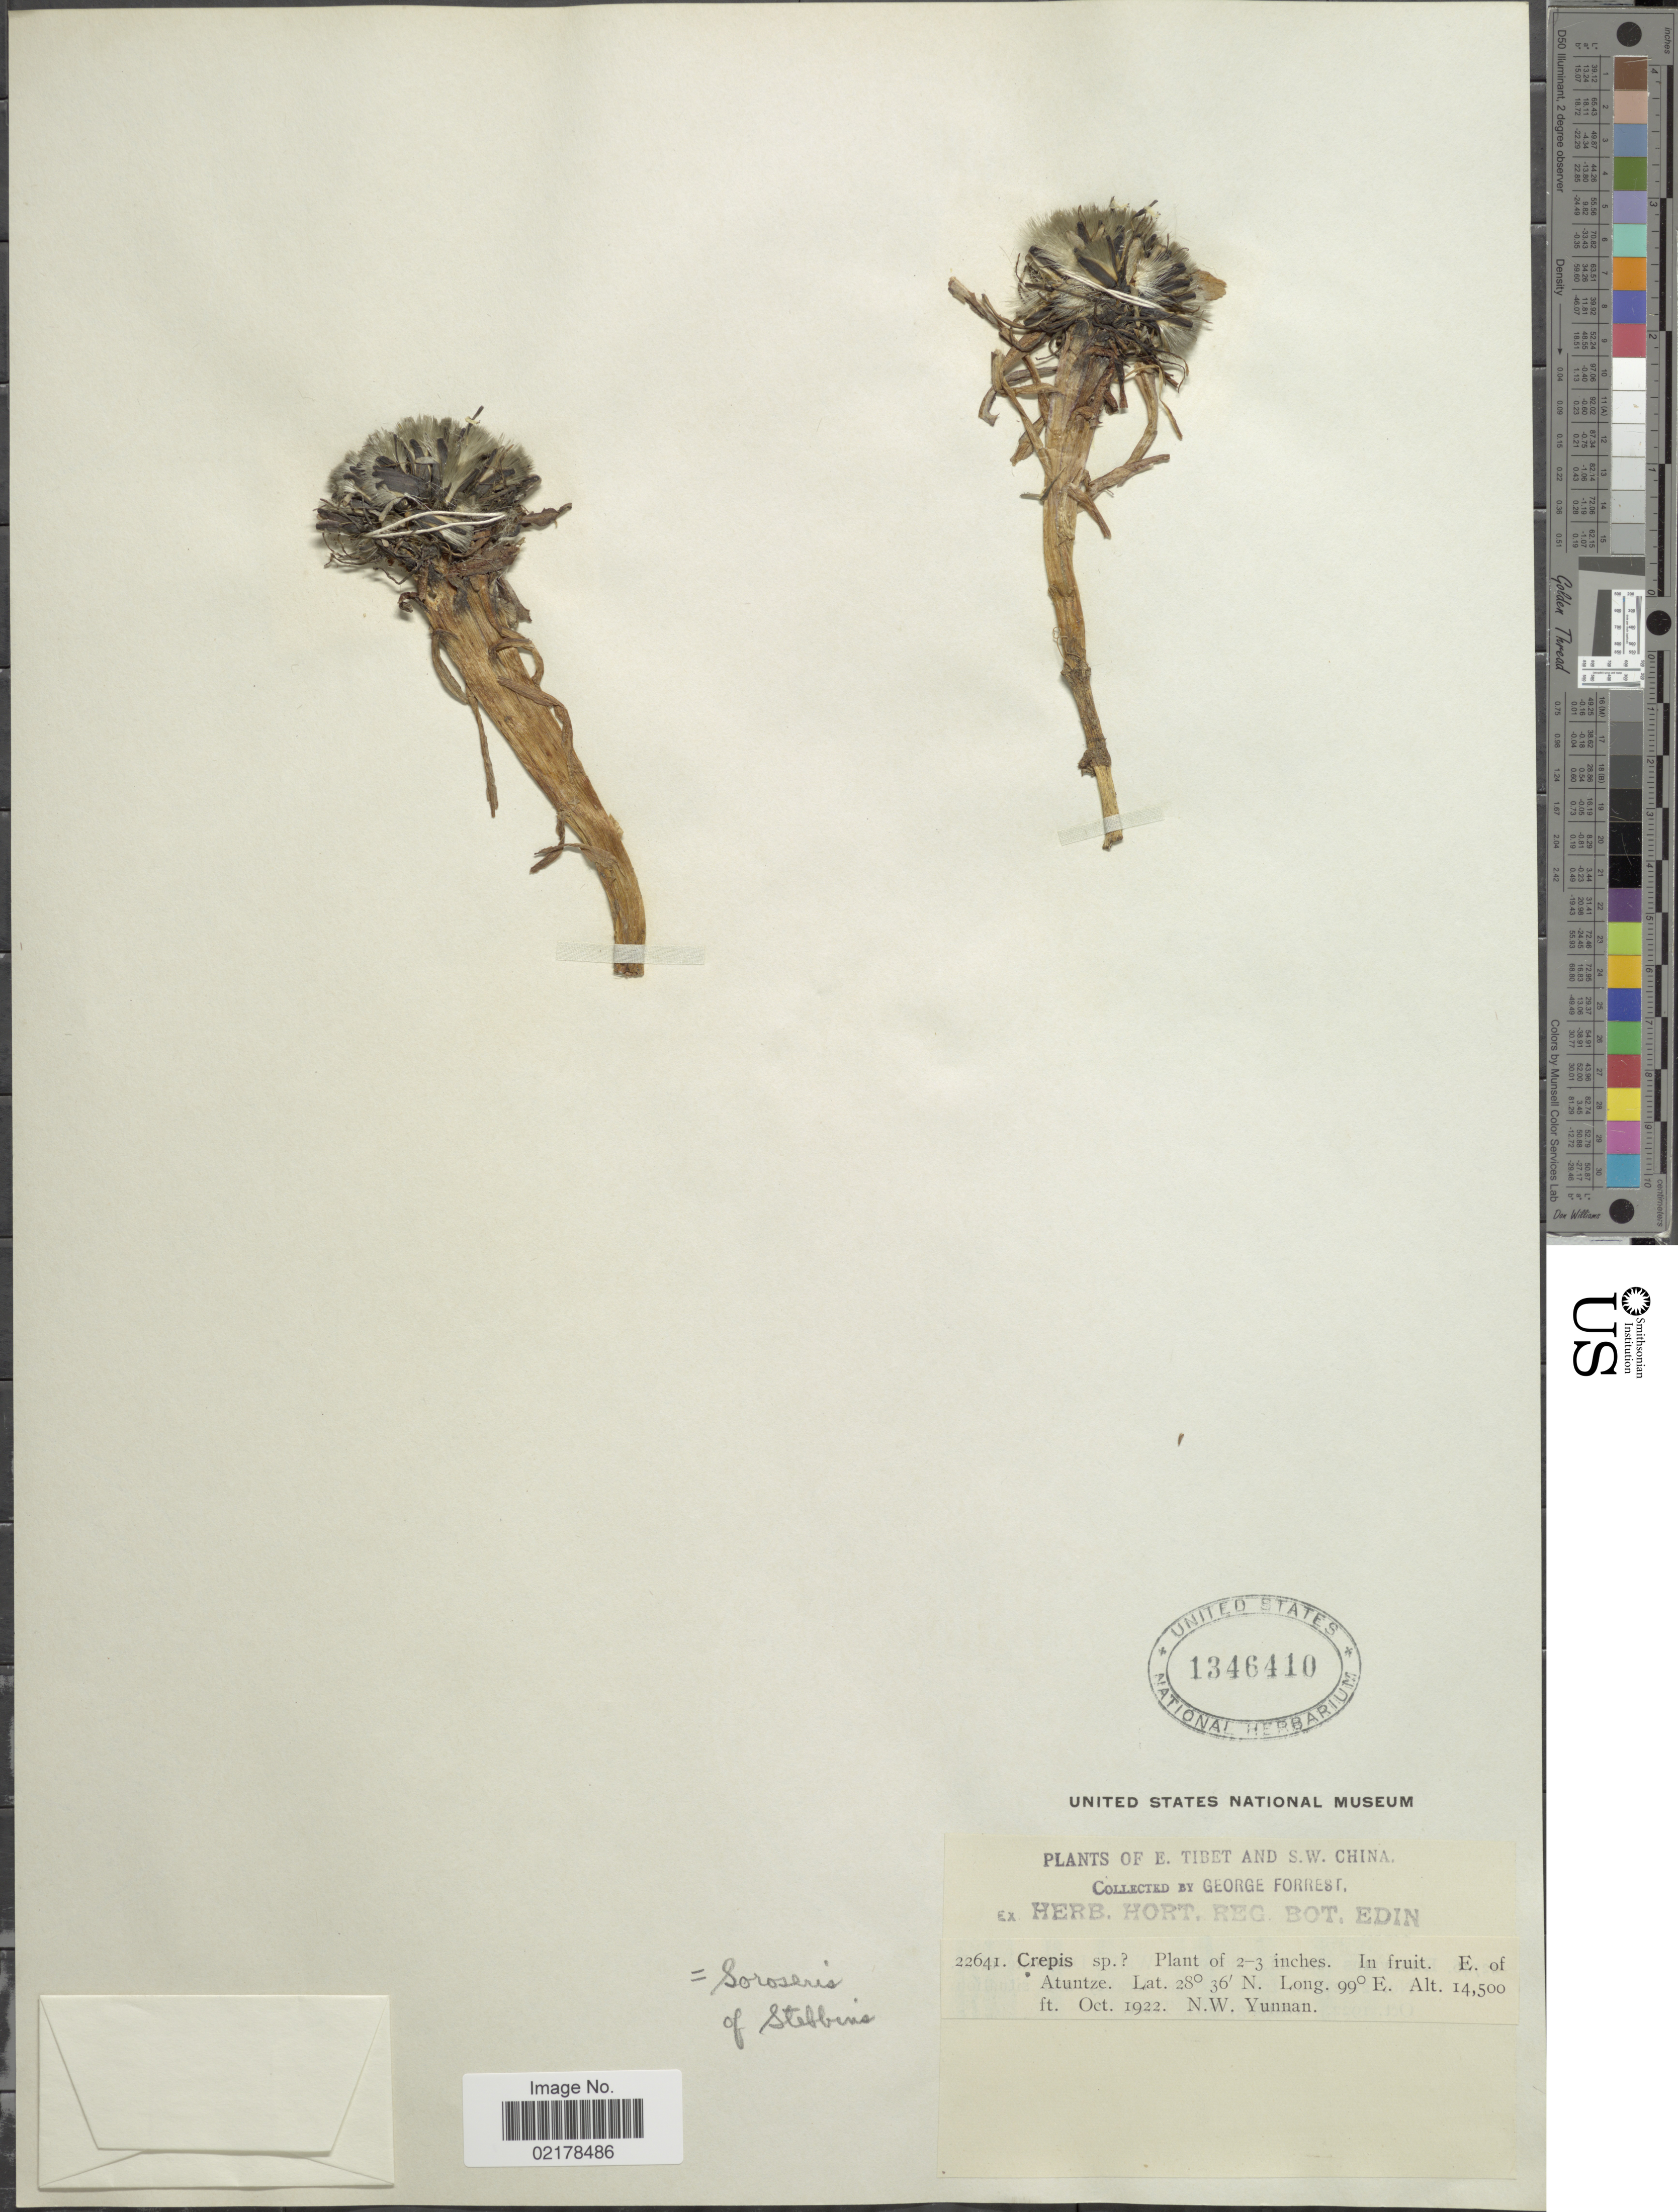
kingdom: Plantae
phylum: Tracheophyta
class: Magnoliopsida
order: Asterales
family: Asteraceae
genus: Soroseris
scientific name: Soroseris glomerata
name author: (Decne.) Stebbins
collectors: G. Forrest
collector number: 22641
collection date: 1922-10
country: China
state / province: Yunnan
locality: E. Tibet and S.W. China, E. of Atuntze, N.W. Yunnan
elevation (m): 4420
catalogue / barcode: US 1346410